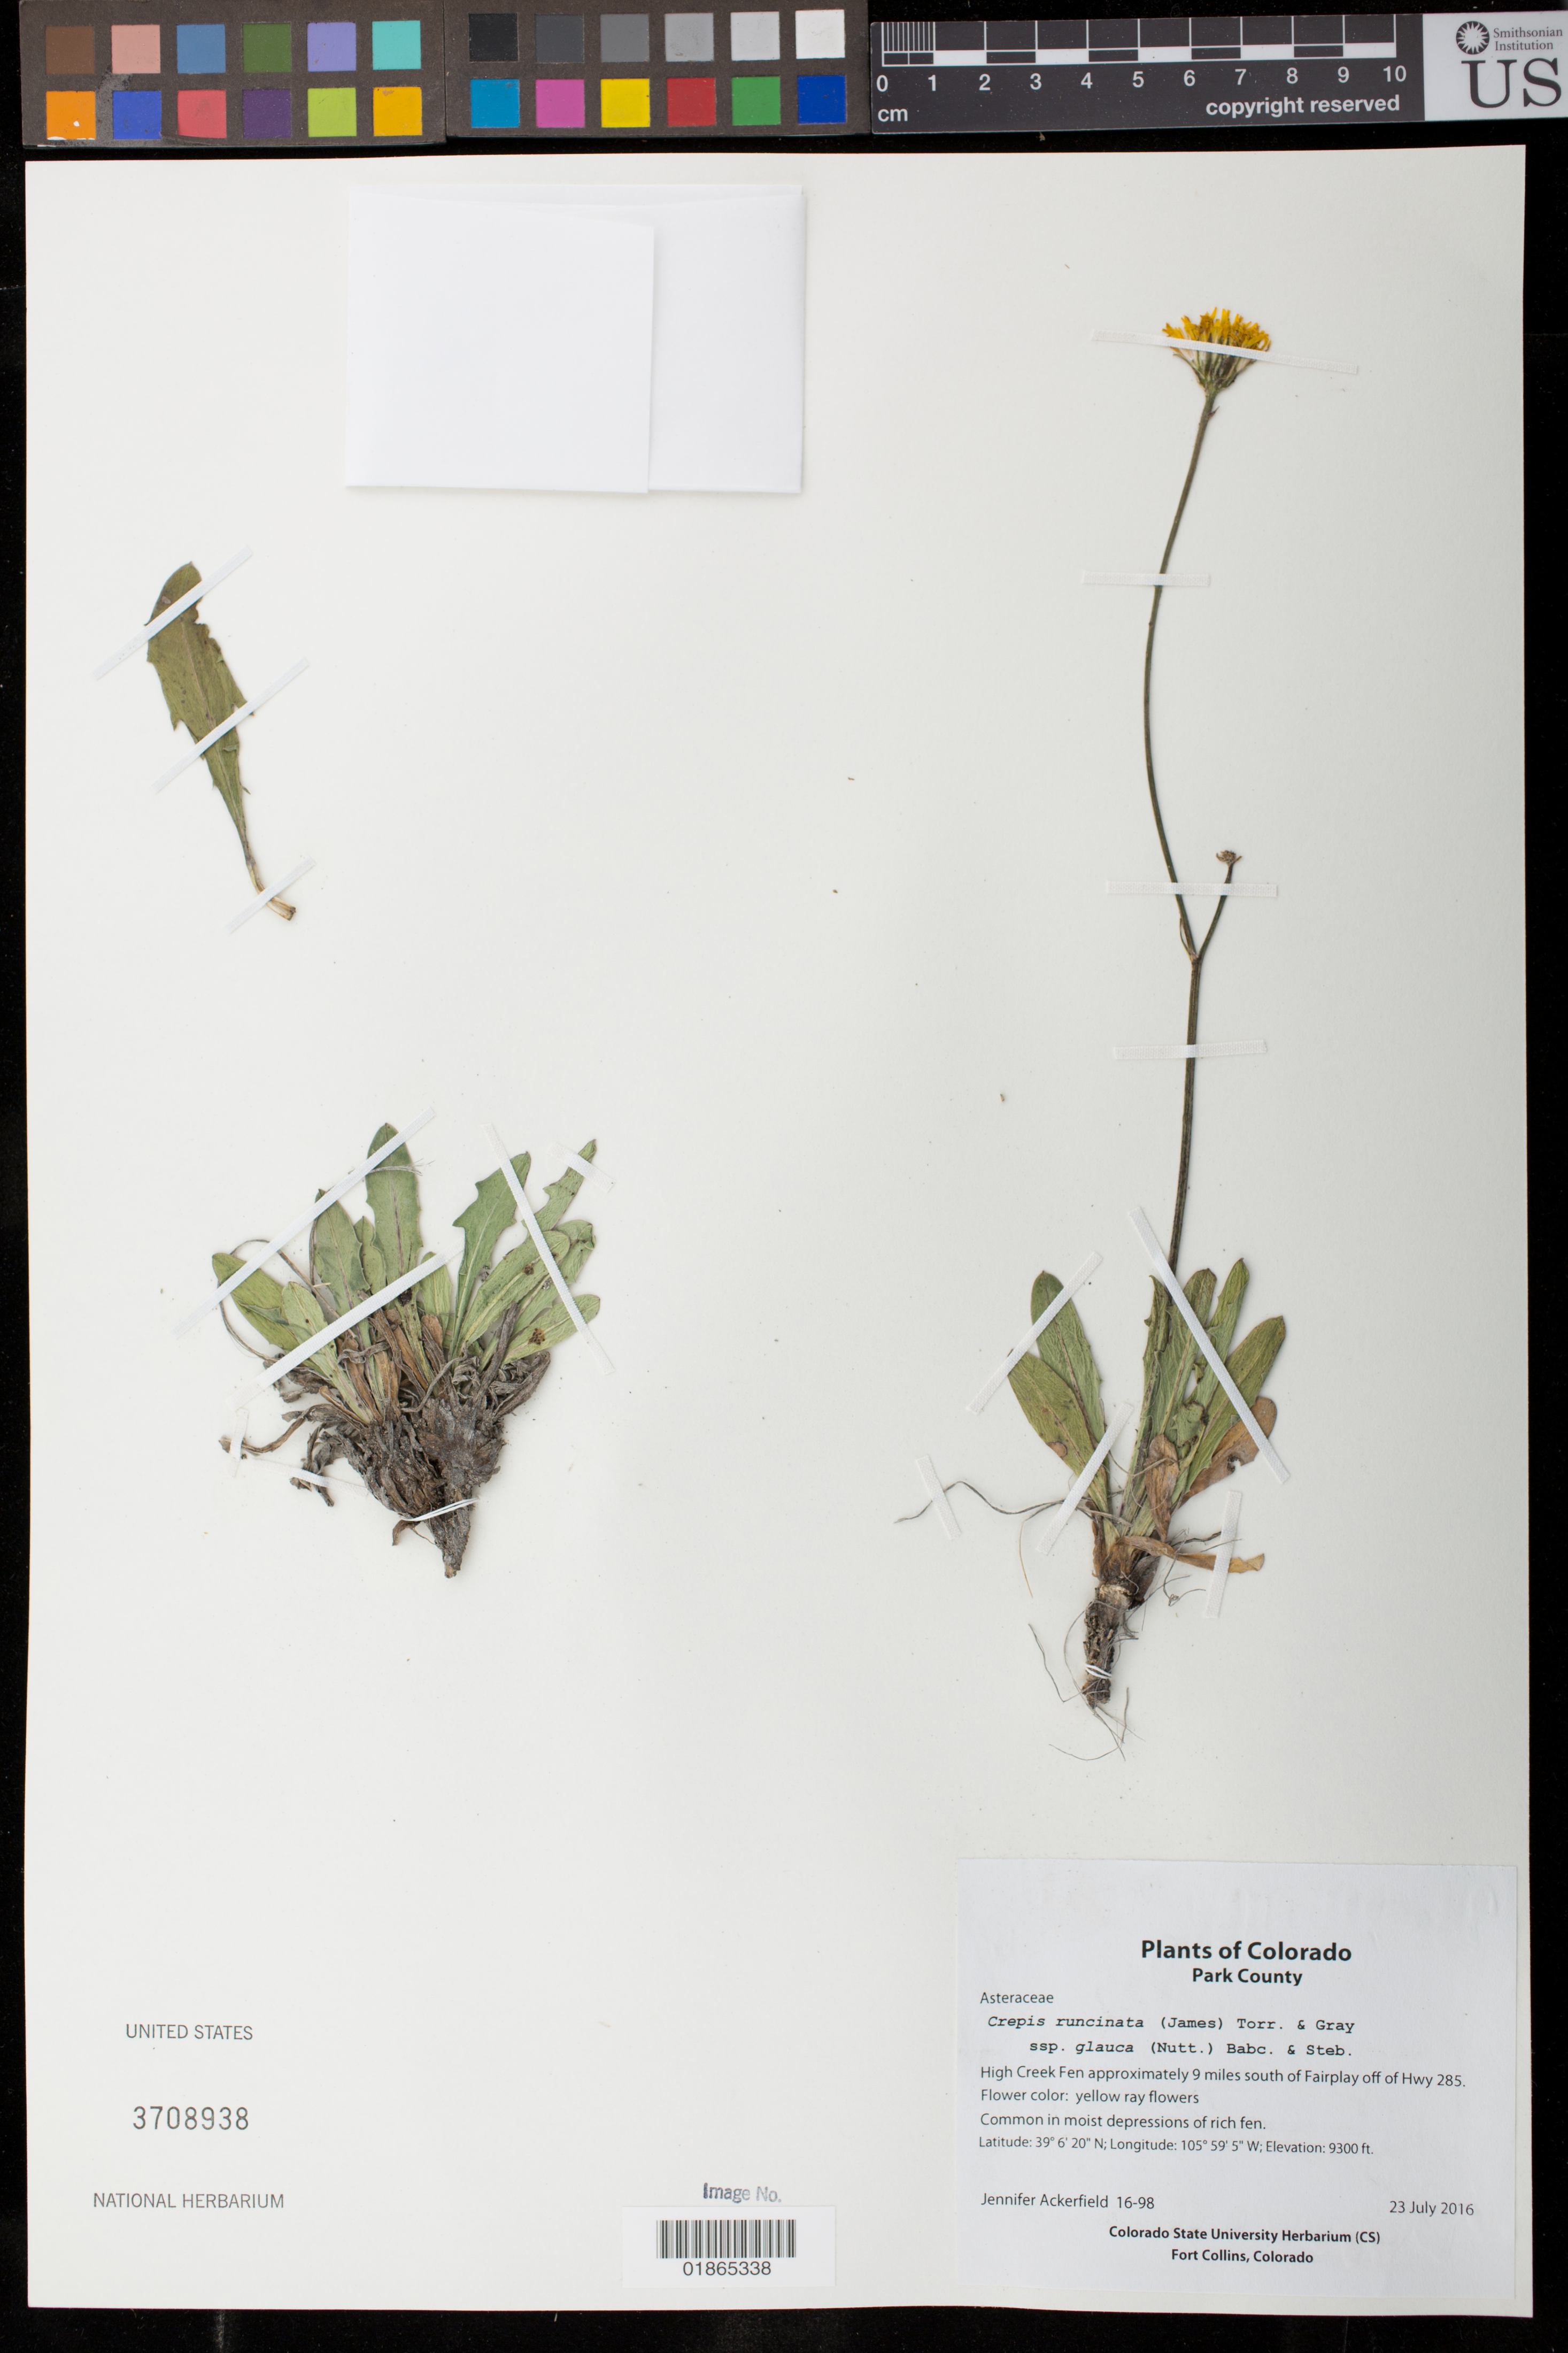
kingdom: Plantae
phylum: Tracheophyta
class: Magnoliopsida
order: Asterales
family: Asteraceae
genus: Crepis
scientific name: Crepis runcinata subsp. glauca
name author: (Nutt.) Babc. & Stebbins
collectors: J. Ackerfield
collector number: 16-98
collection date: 2016-07-23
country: United States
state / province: Colorado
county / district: Park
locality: High Creek Fen approx. 9 miles S of Fairplay off of Hwy 285.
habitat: Common in moist depressions of rich fen.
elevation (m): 2835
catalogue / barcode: US 3708938